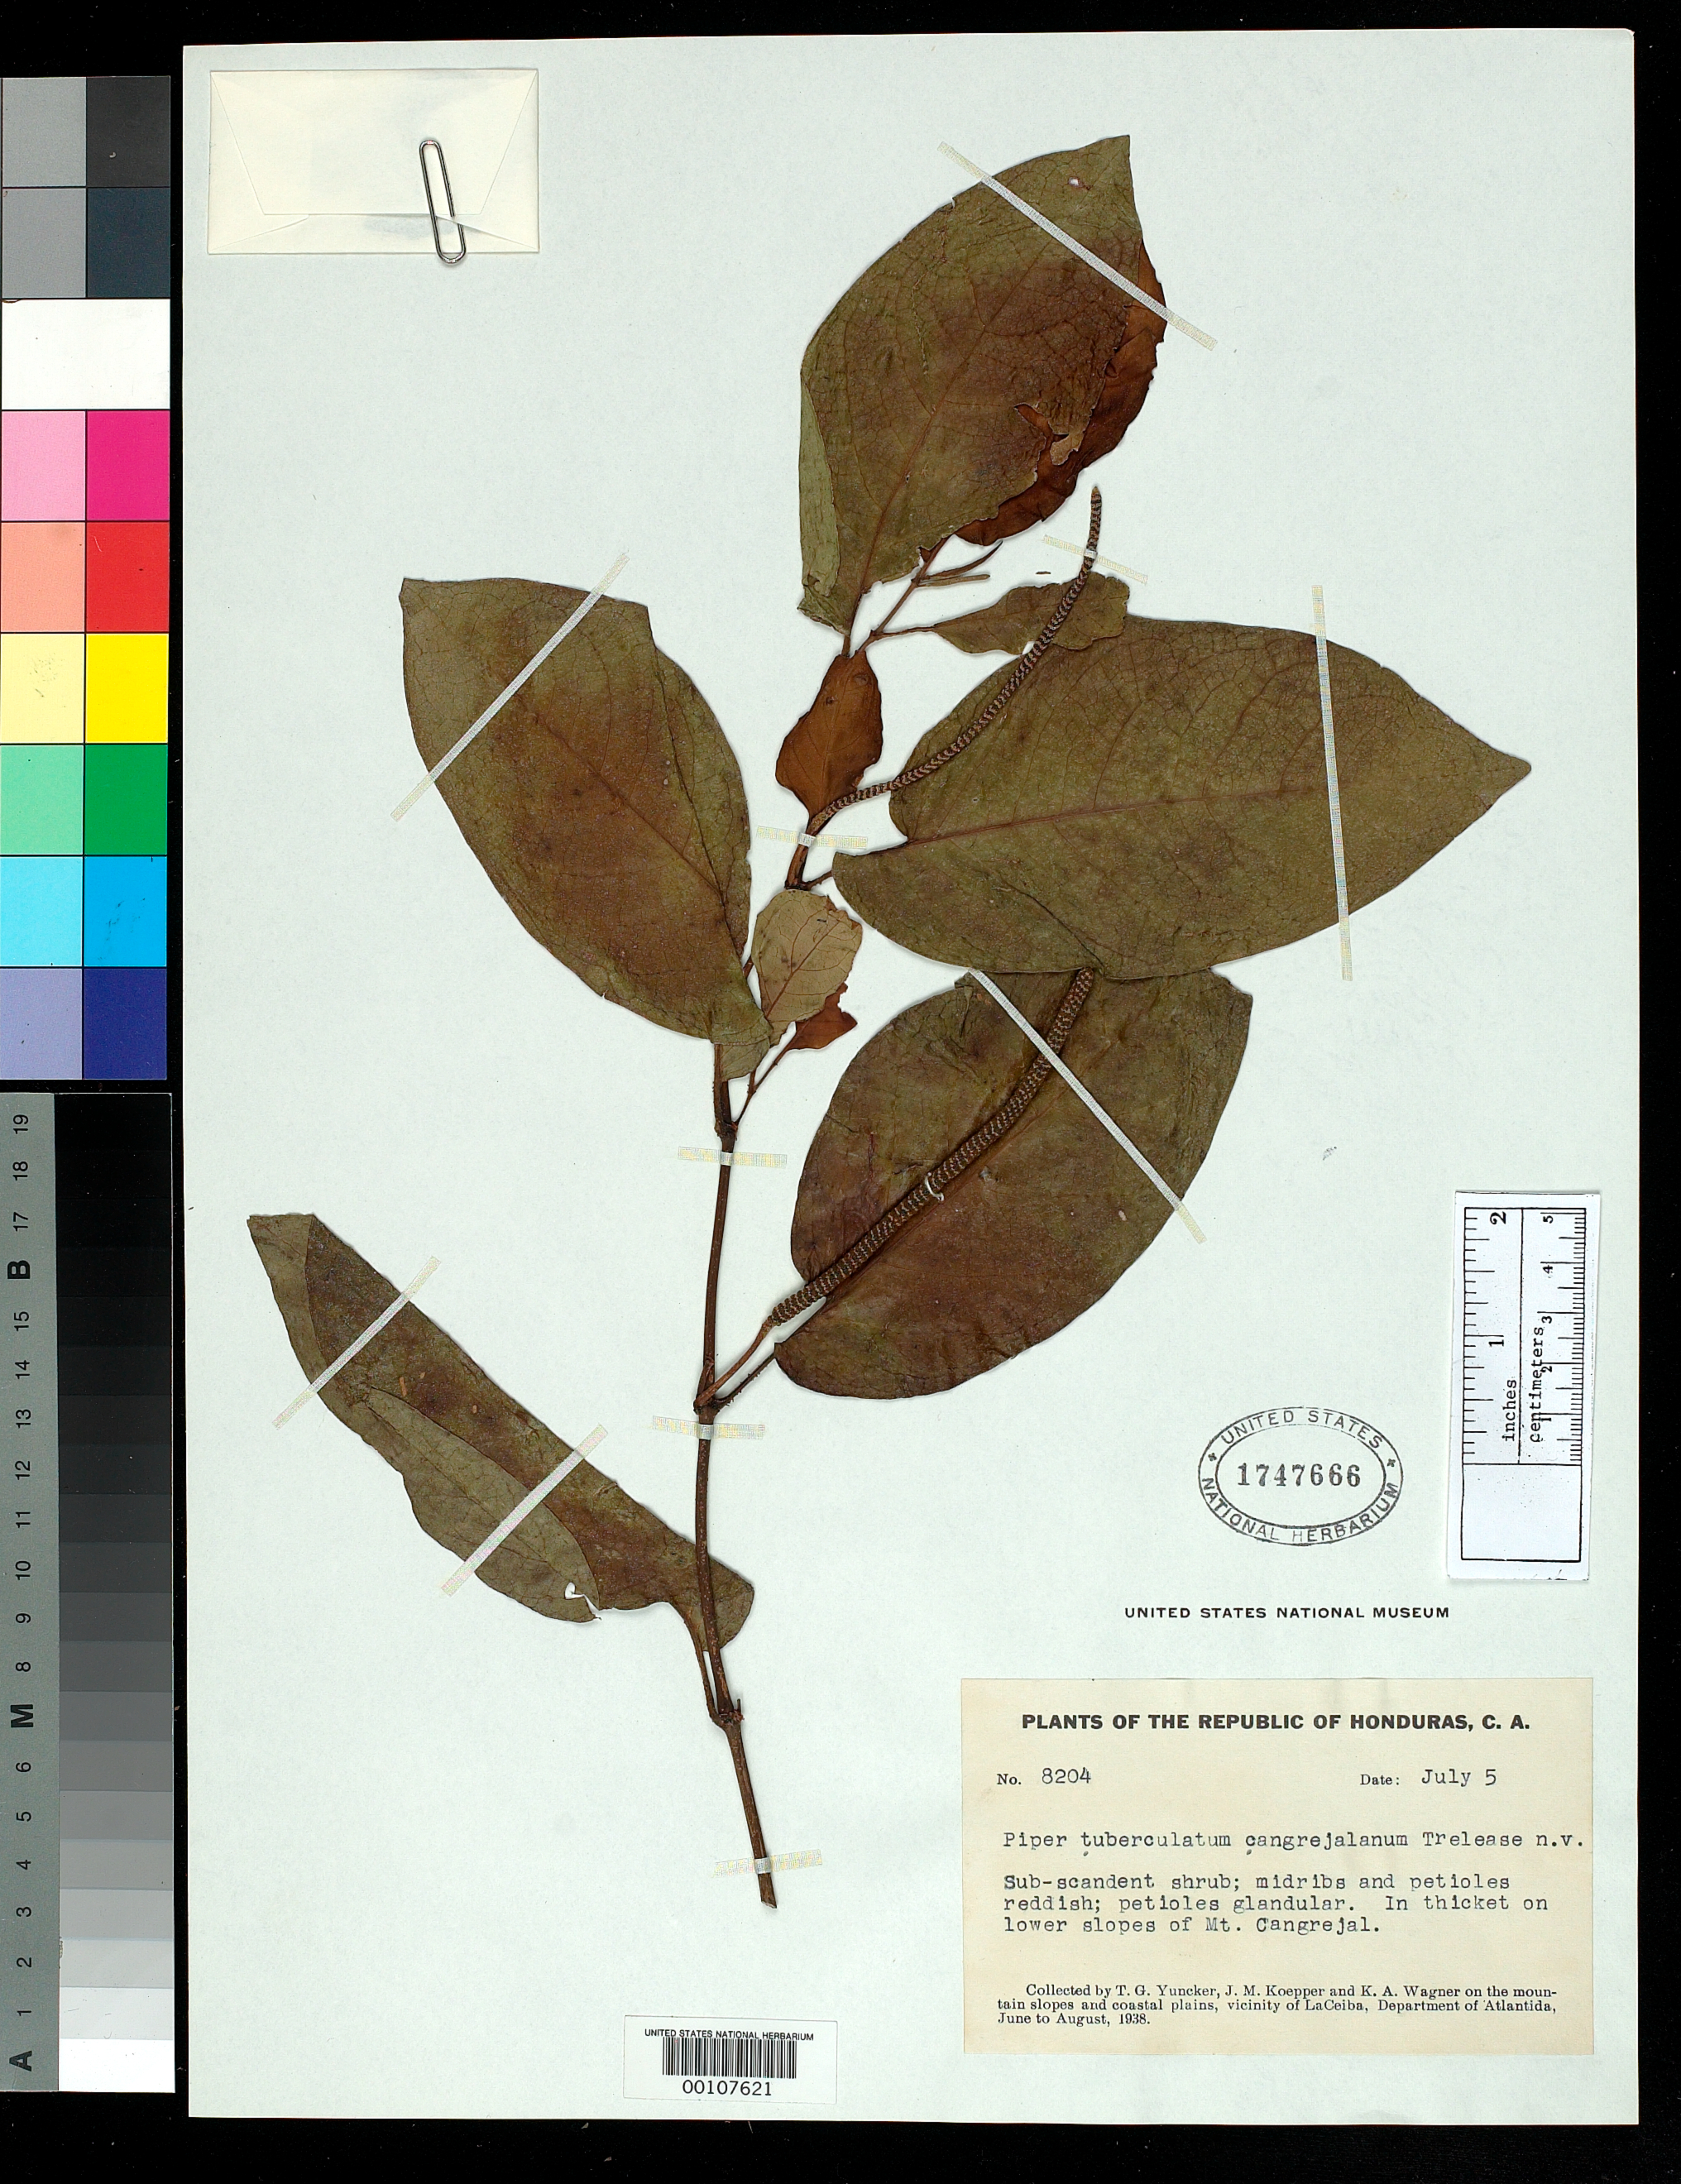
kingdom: Plantae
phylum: Tracheophyta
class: Magnoliopsida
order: Piperales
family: Piperaceae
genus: Piper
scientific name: Piper tuberculatum var. cangrejalense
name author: Trel. in Yunck.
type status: Isotype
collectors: T. G. Yuncker, J. M. Koepper & K. A. Wagner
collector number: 8204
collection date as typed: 05 Jul 1938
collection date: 1938-07-05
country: Honduras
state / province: Atlántida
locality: La Ceiba, lower slopes of Mt. Cangrejal.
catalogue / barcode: US 1747666